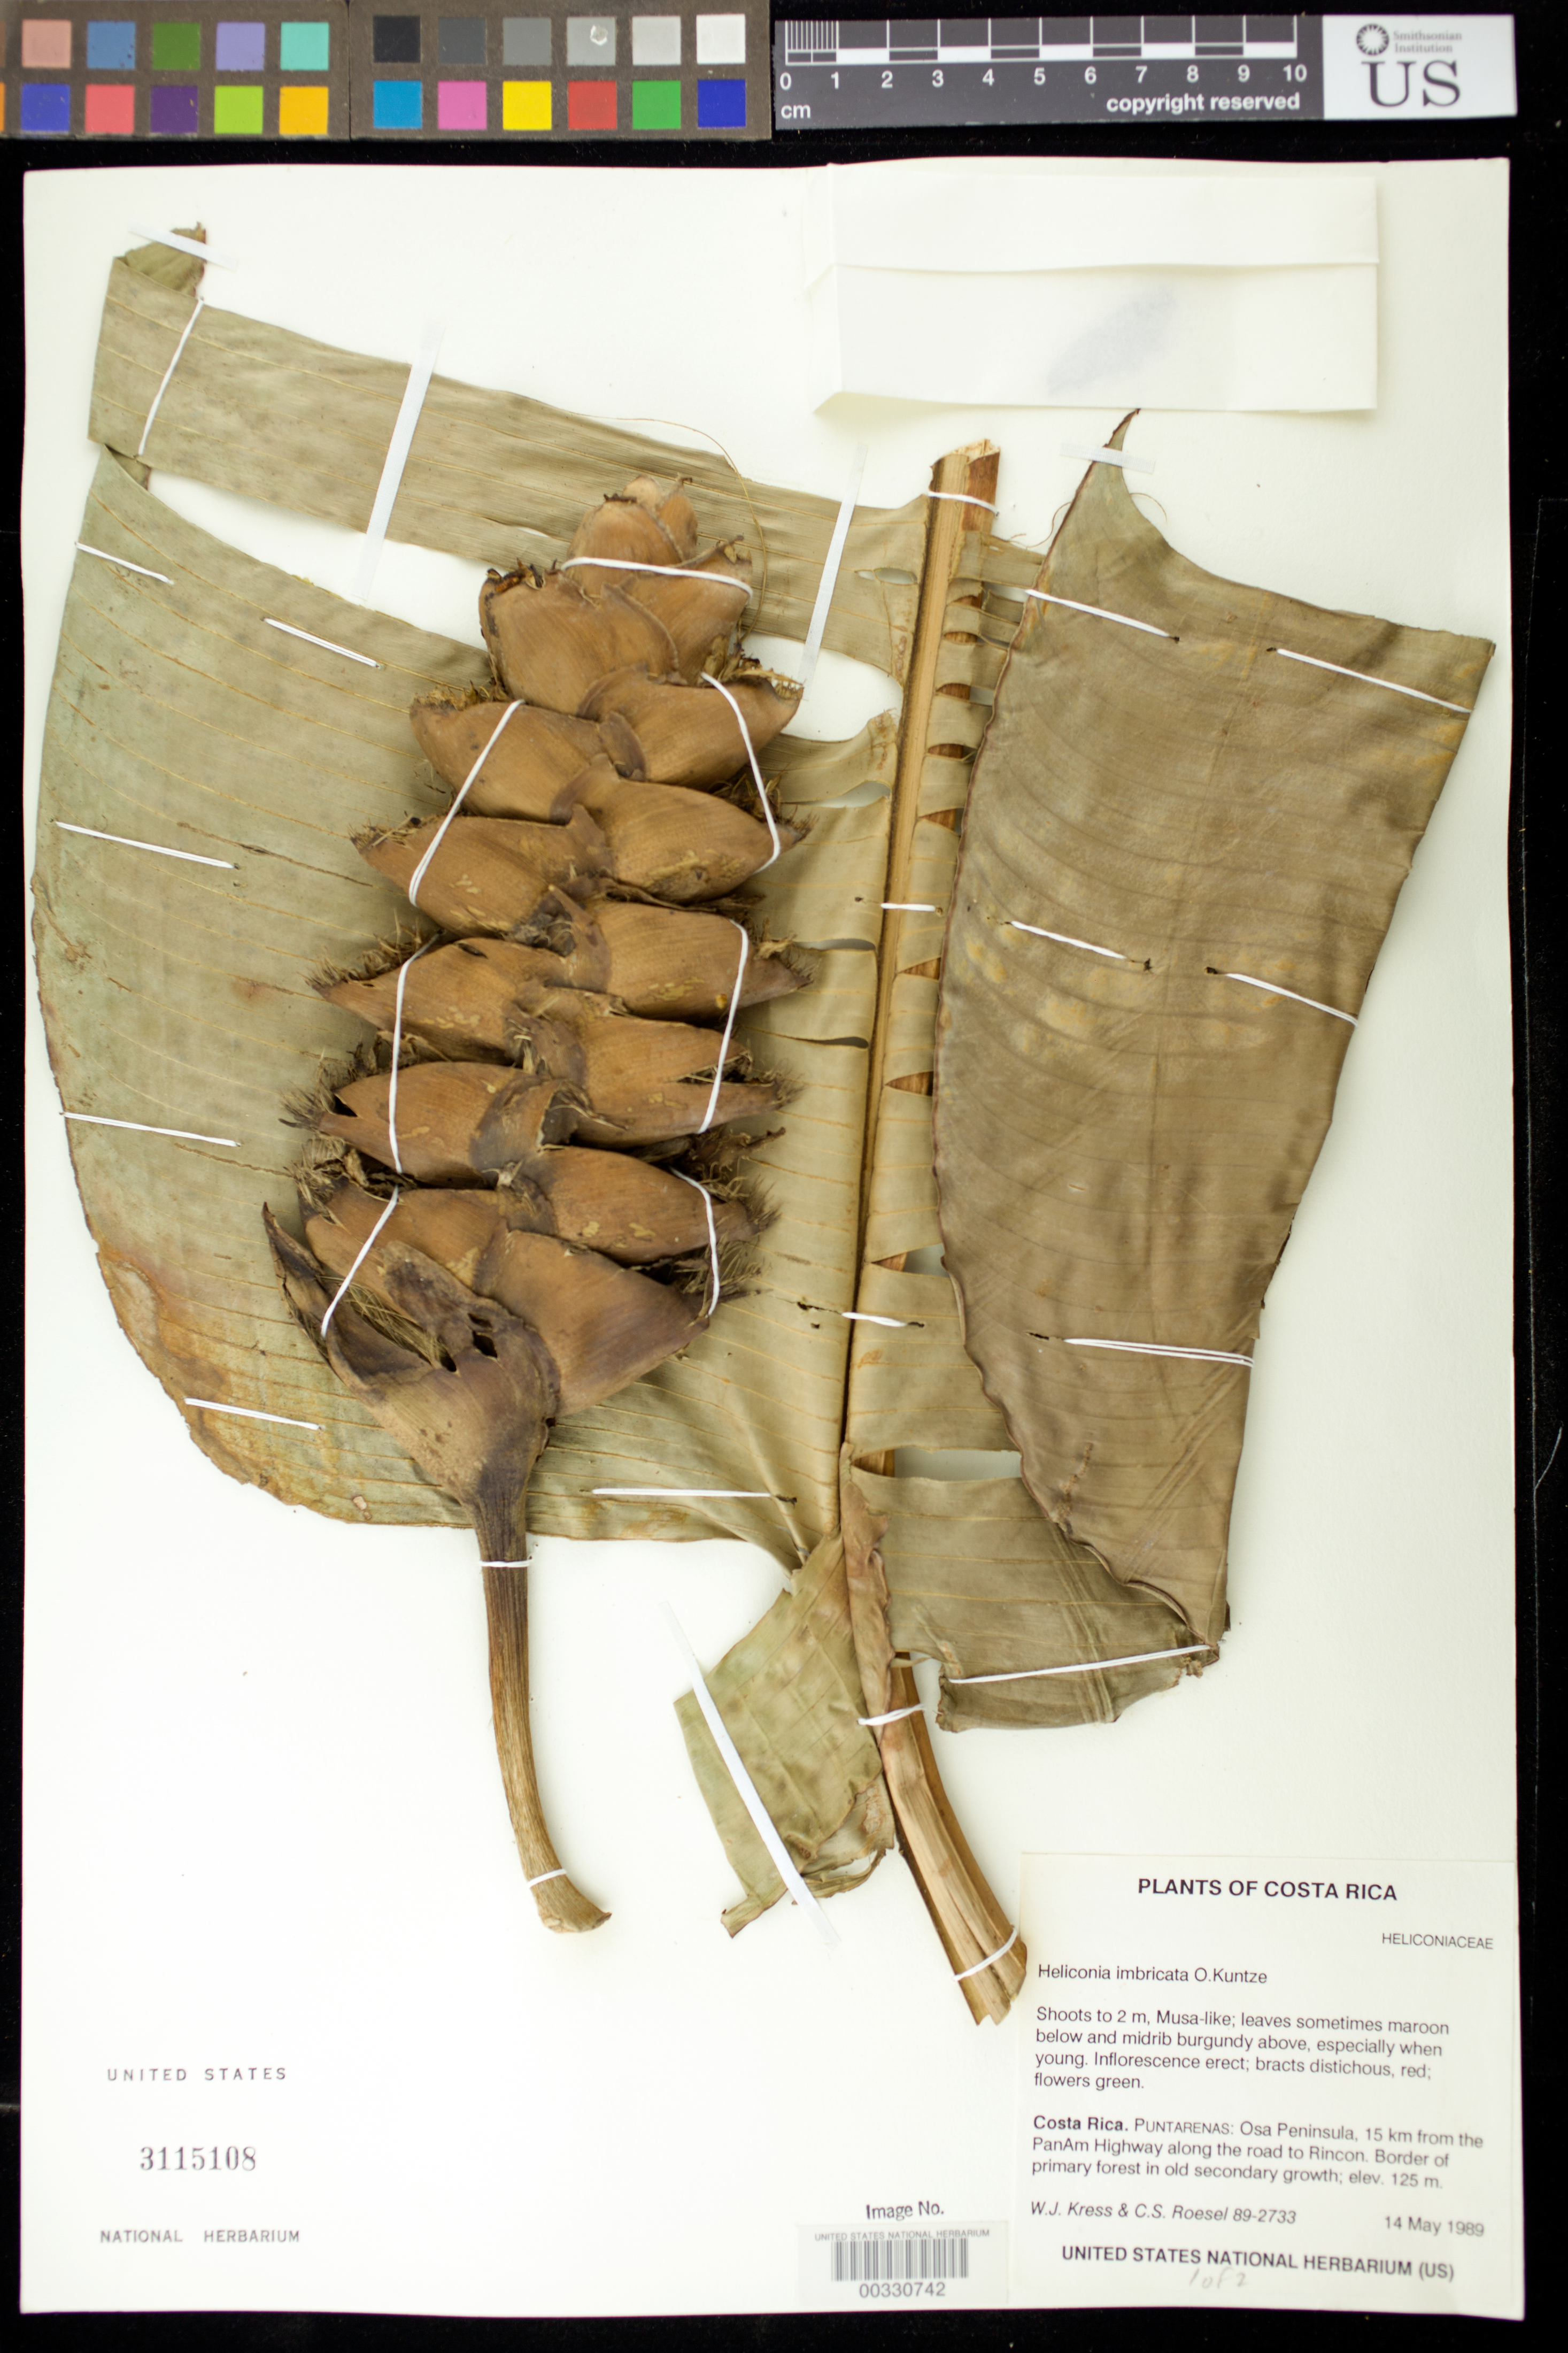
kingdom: Plantae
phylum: Tracheophyta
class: Liliopsida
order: Zingiberales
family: Heliconiaceae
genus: Heliconia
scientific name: Heliconia imbricata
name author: (Kuntze) Baker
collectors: W. J. Kress & C. S. Roesel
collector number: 89-2733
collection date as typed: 14 May 1989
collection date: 1989-05-14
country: Costa Rica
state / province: Puntarenas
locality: Osa peninsula, 15 km from panam highway along road to rincon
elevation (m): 125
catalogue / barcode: US 3115108